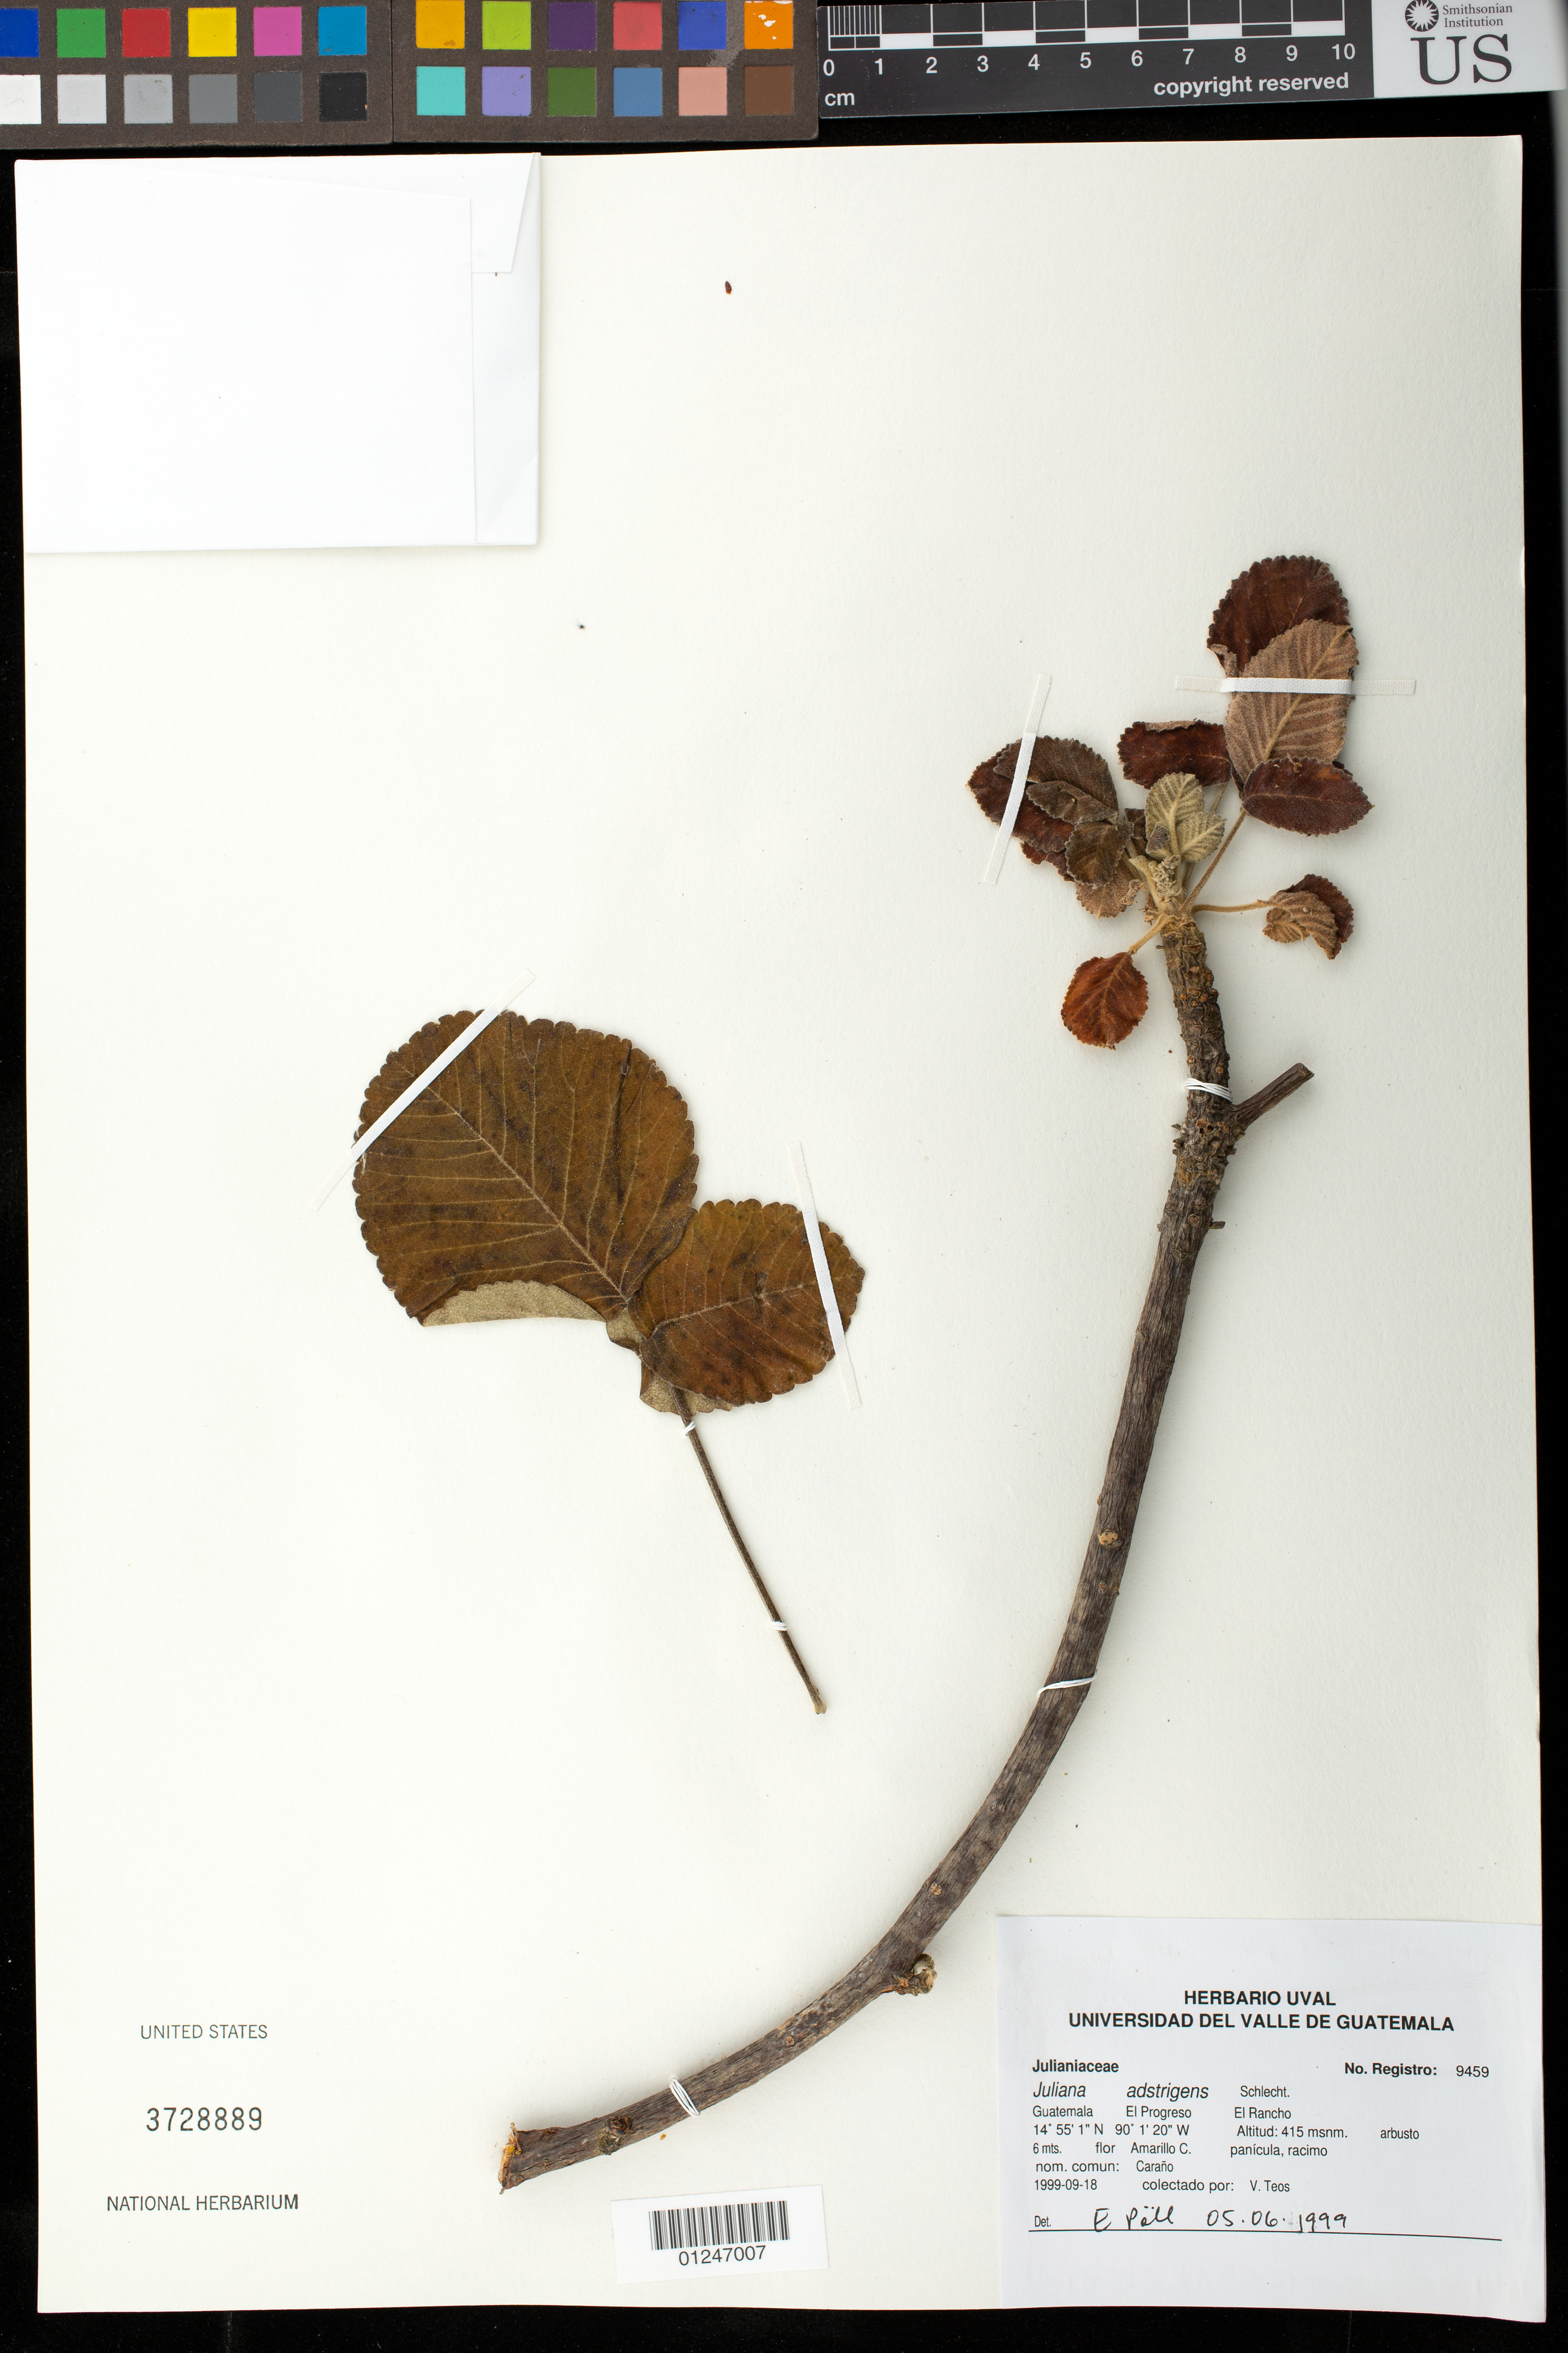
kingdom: Plantae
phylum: Tracheophyta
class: Magnoliopsida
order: Sapindales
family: Anacardiaceae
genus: Amphipterygium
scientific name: Amphipterygium adstringens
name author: (Schltdl.) Schiede ex Standl.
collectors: V. Teos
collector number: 9459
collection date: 1999-09-18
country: Guatemala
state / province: El Progreso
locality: El Rancho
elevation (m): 415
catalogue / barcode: US 3728889